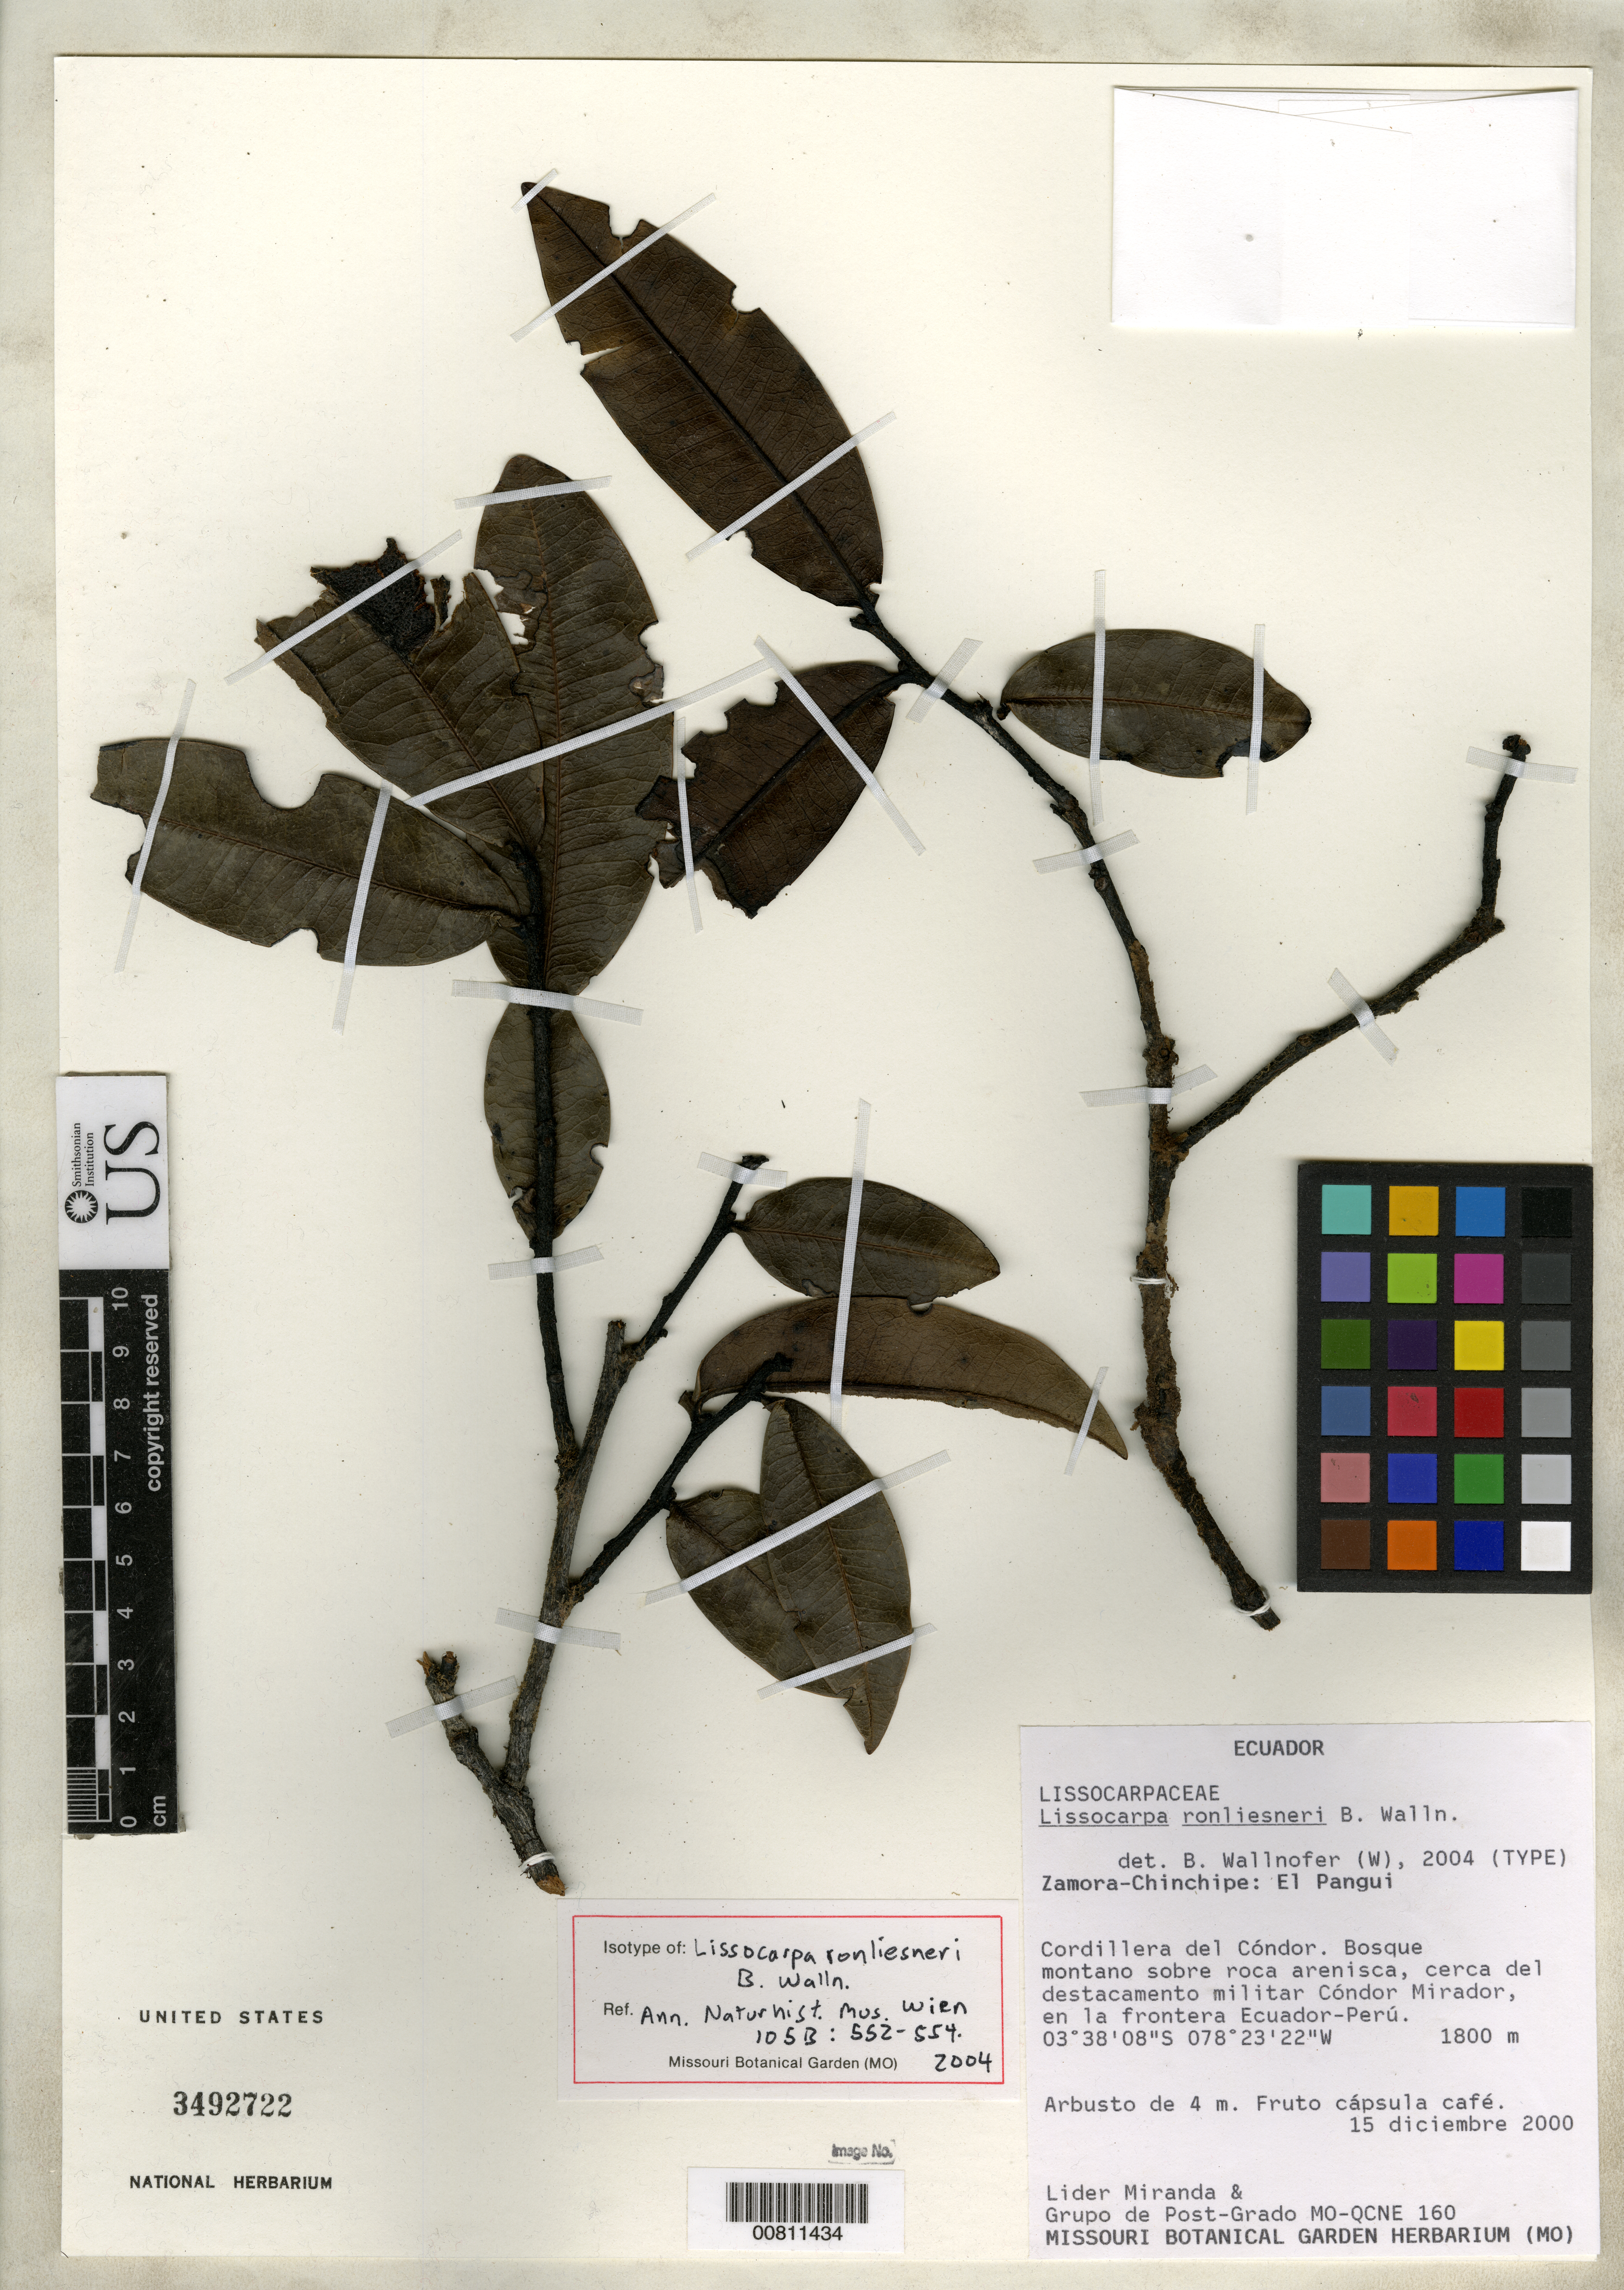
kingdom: Plantae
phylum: Tracheophyta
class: Magnoliopsida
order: Ericales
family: Ebenaceae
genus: Lissocarpa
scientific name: Lissocarpa ronliesneri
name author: B. Walln.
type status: Isotype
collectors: L. Miranda & Grupo Post-Grado MO-QCNE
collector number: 160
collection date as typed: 15 Dec 2000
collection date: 2000-12-15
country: Ecuador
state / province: Zamora-Chinchipe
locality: Zamora-Chinchipe: El Pangui. Cordillera del Cóndor, cerca del destacamento militar Cóndor Mirador, en la frontera Ecuador-Perú.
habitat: Bosque montano sobre roca arenisca.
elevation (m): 1800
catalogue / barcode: US 3492722